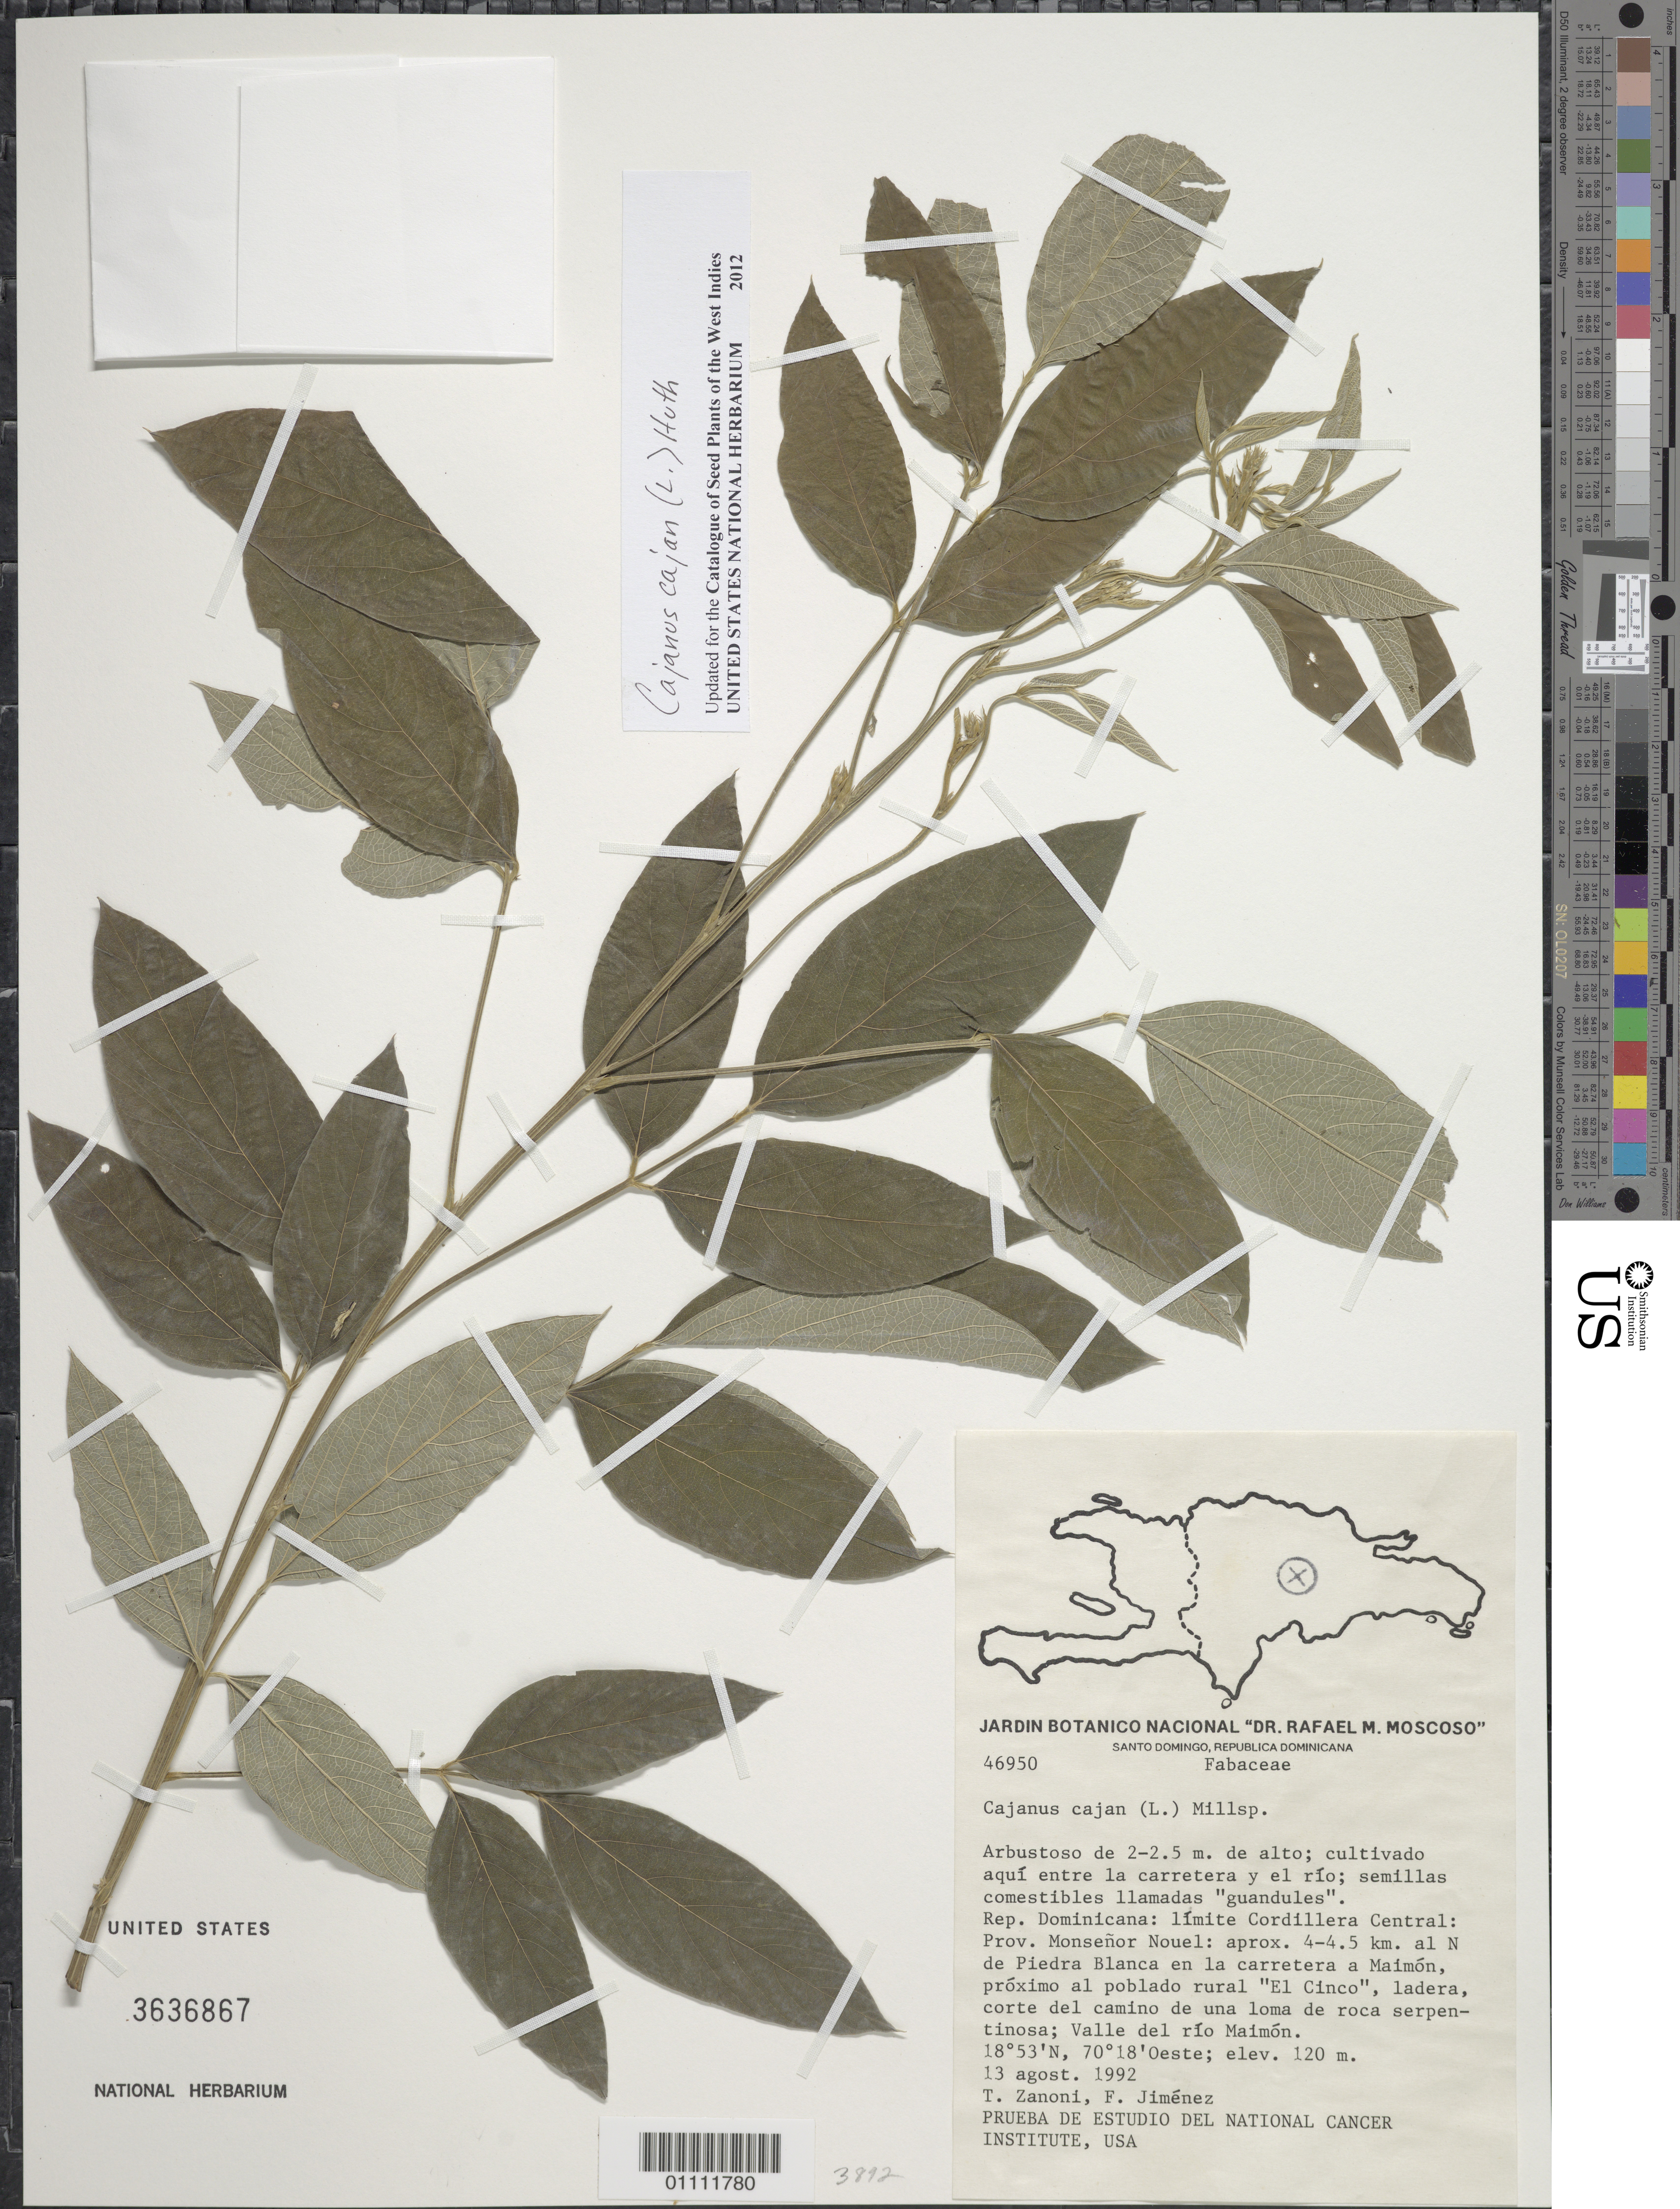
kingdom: Plantae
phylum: Tracheophyta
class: Magnoliopsida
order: Fabales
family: Fabaceae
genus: Cajanus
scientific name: Cajanus cajan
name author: (L.) Huth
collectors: T. A. Zanoni & F. Jiménez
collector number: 46950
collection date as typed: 13 Aug 1992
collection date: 1992-08-13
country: Dominican Republic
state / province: Monseñor Nouel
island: Hispaniola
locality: Cordillera Central, aprox. 4-4.5 km al N de Piedra Blanca en la carretera a Maimón, próximo al poblado rural "El Cinco", Valle del río Maimón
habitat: Ladera, corte del camino de una loma de roca serpentinosa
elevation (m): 120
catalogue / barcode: US 3636867